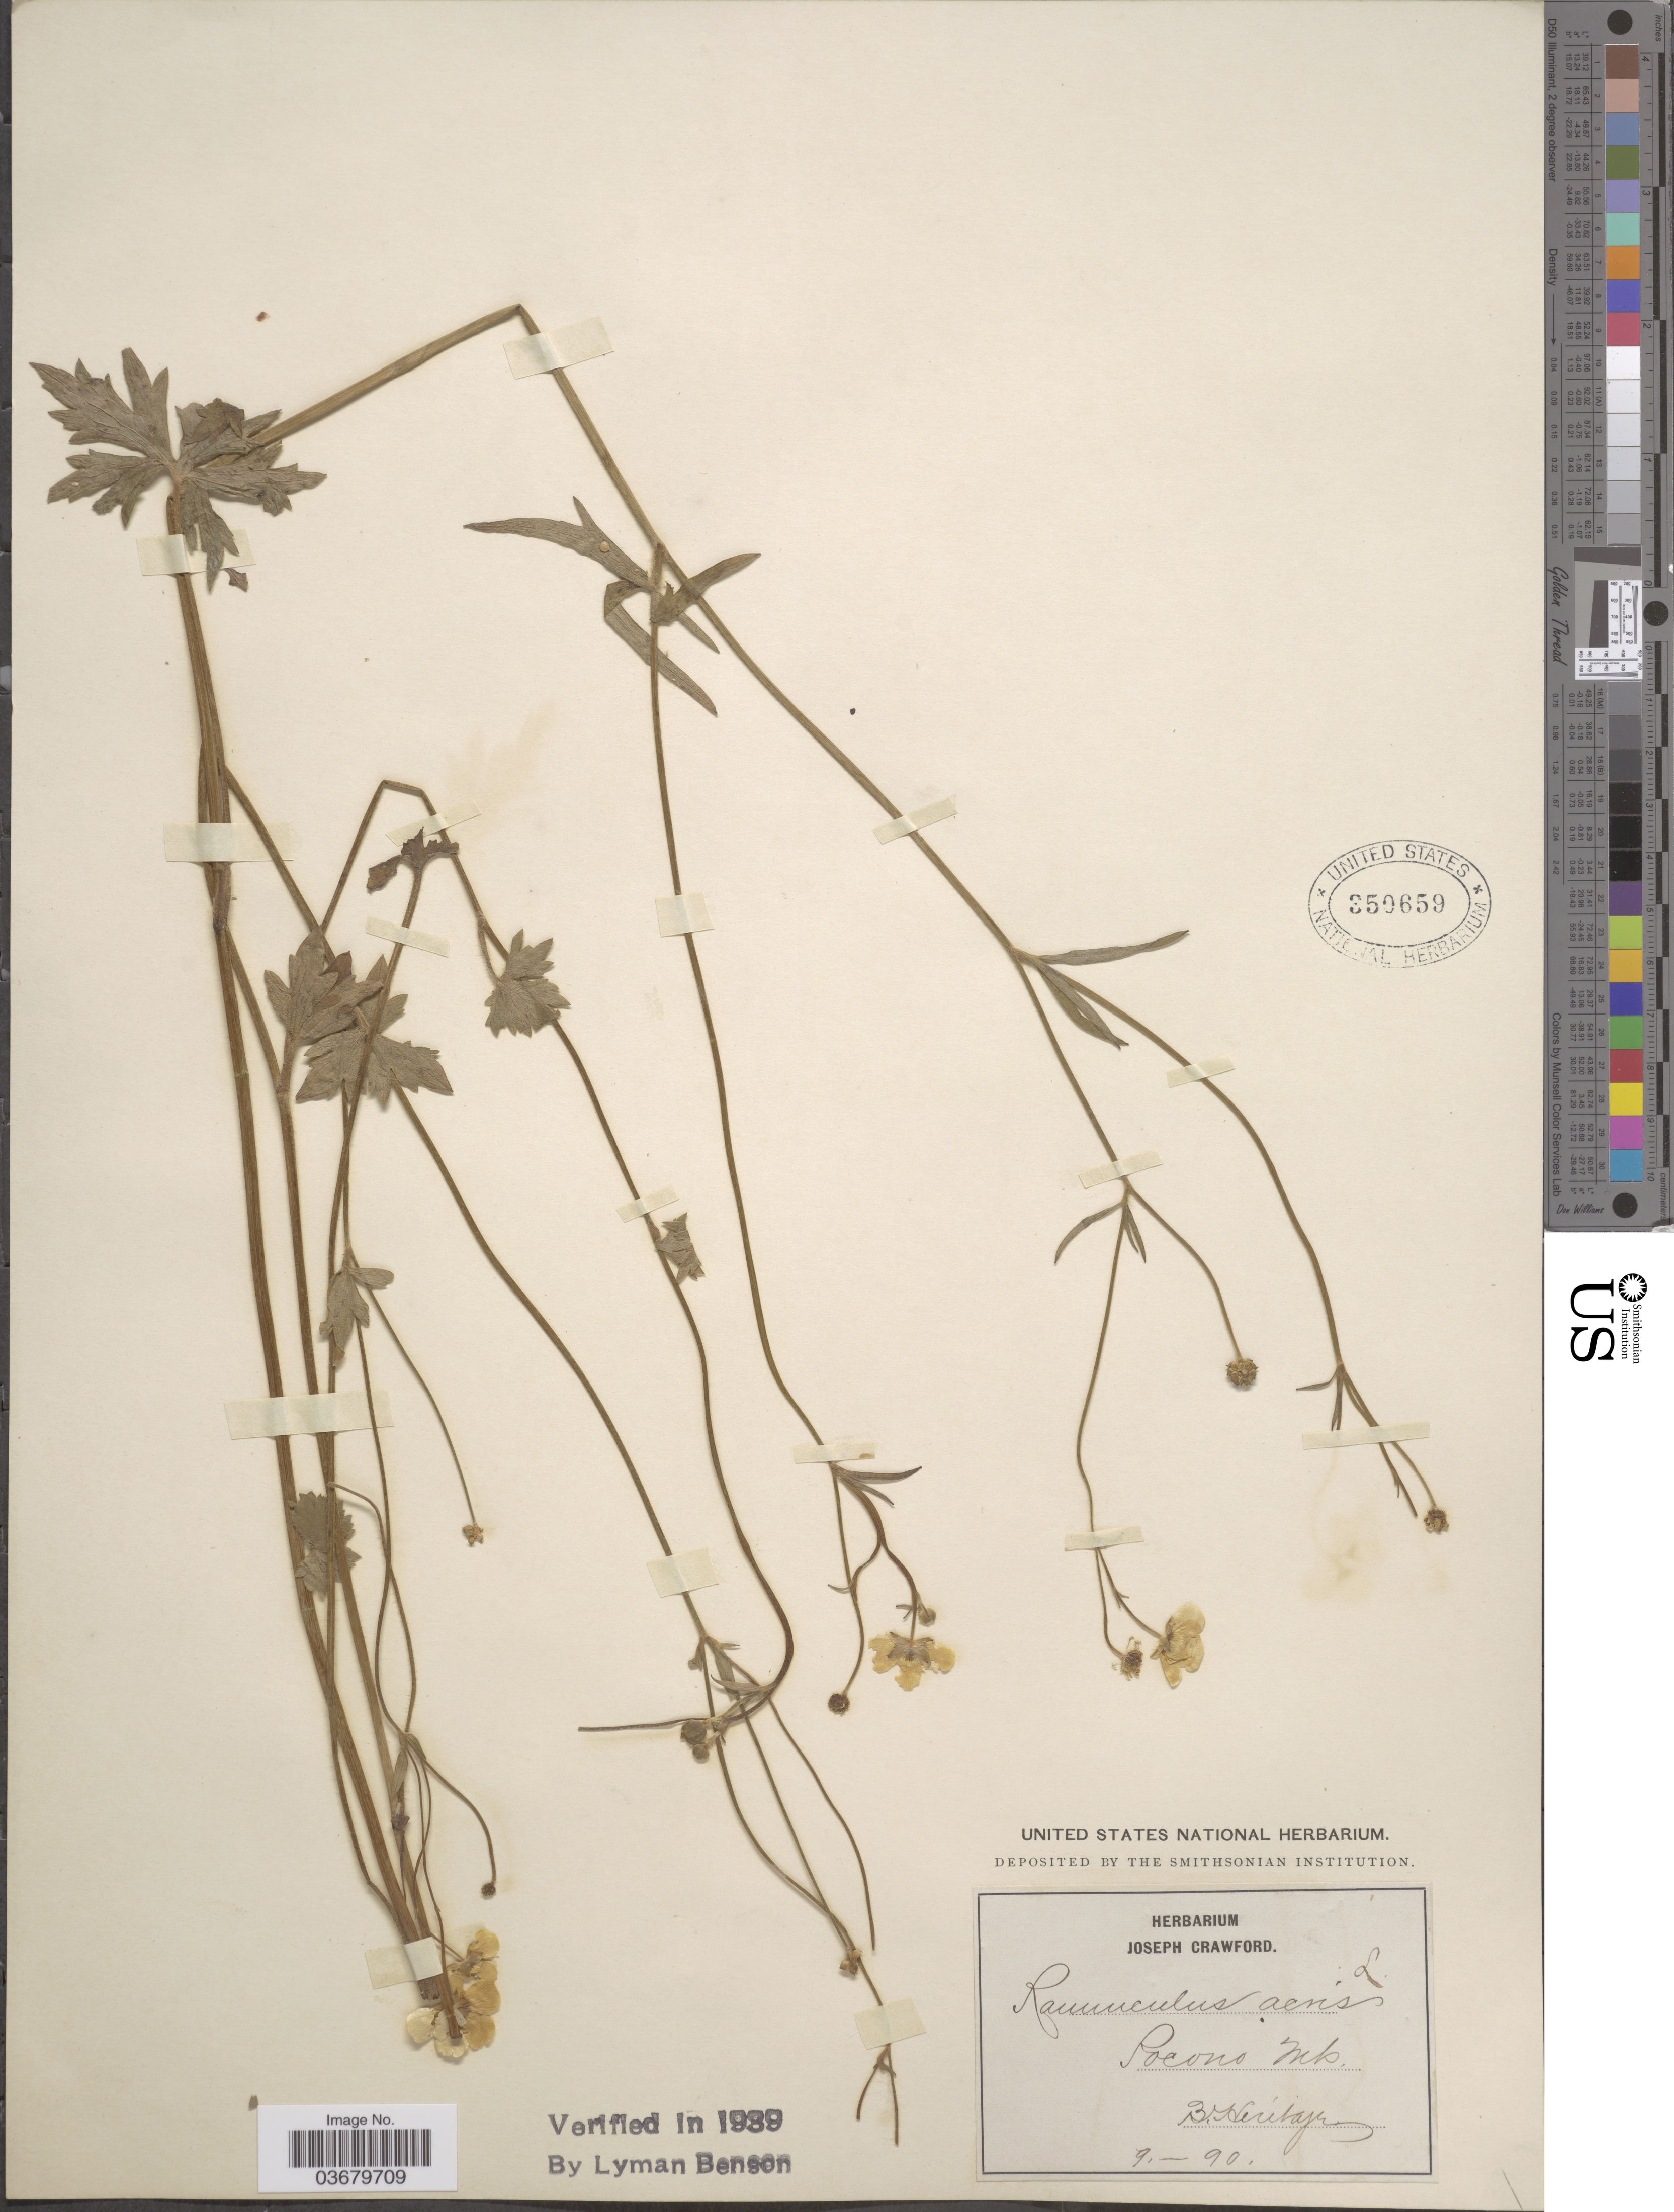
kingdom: Plantae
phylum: Tracheophyta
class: Magnoliopsida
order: Ranunculales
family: Ranunculaceae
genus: Ranunculus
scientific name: Ranunculus acris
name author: L.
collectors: B. Heritage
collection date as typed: Transcribed d/m/y: /9/90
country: United States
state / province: Pennsylvania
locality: Pocono Mts.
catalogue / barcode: US 350659